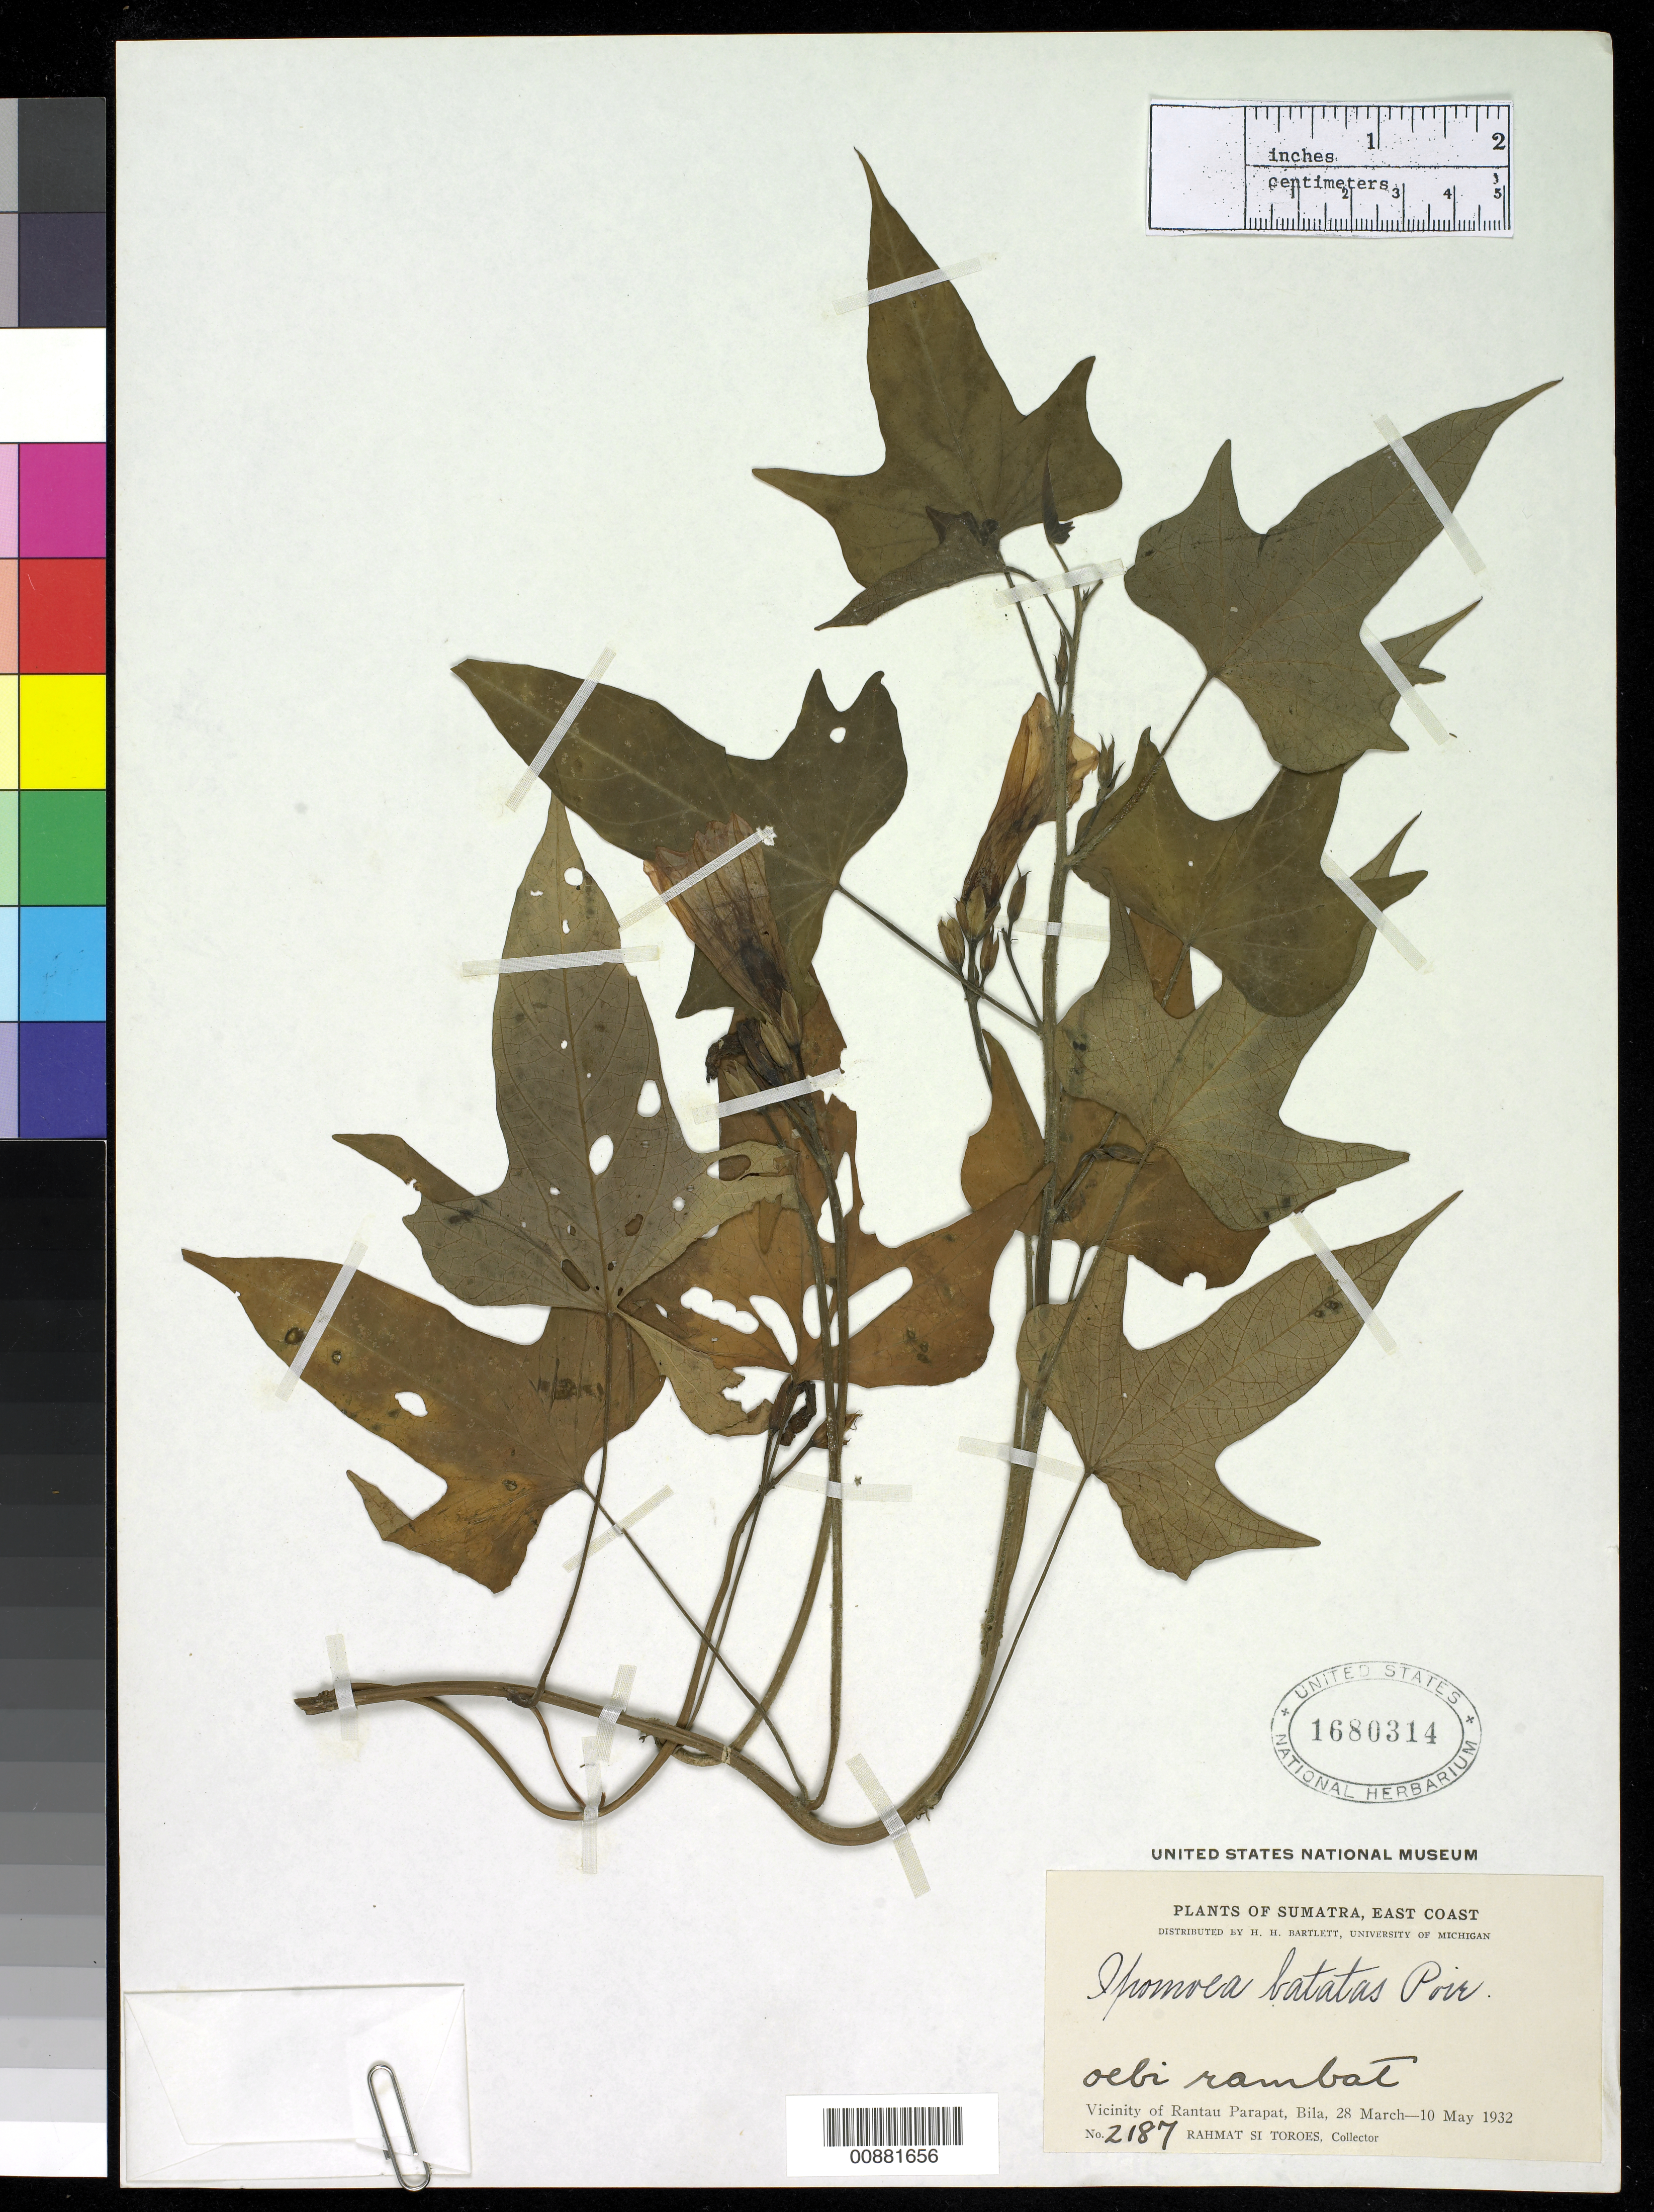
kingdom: Plantae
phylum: Tracheophyta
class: Magnoliopsida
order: Solanales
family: Convolvulaceae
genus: Ipomoea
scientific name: Ipomoea batatas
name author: (L.) Lam.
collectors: Rahmat Si Boeea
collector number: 2187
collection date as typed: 28 Mar 1932 to 10 May 1932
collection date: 1932-03-28/1932-05-10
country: Indonesia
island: Sumatra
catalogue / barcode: US 1680314